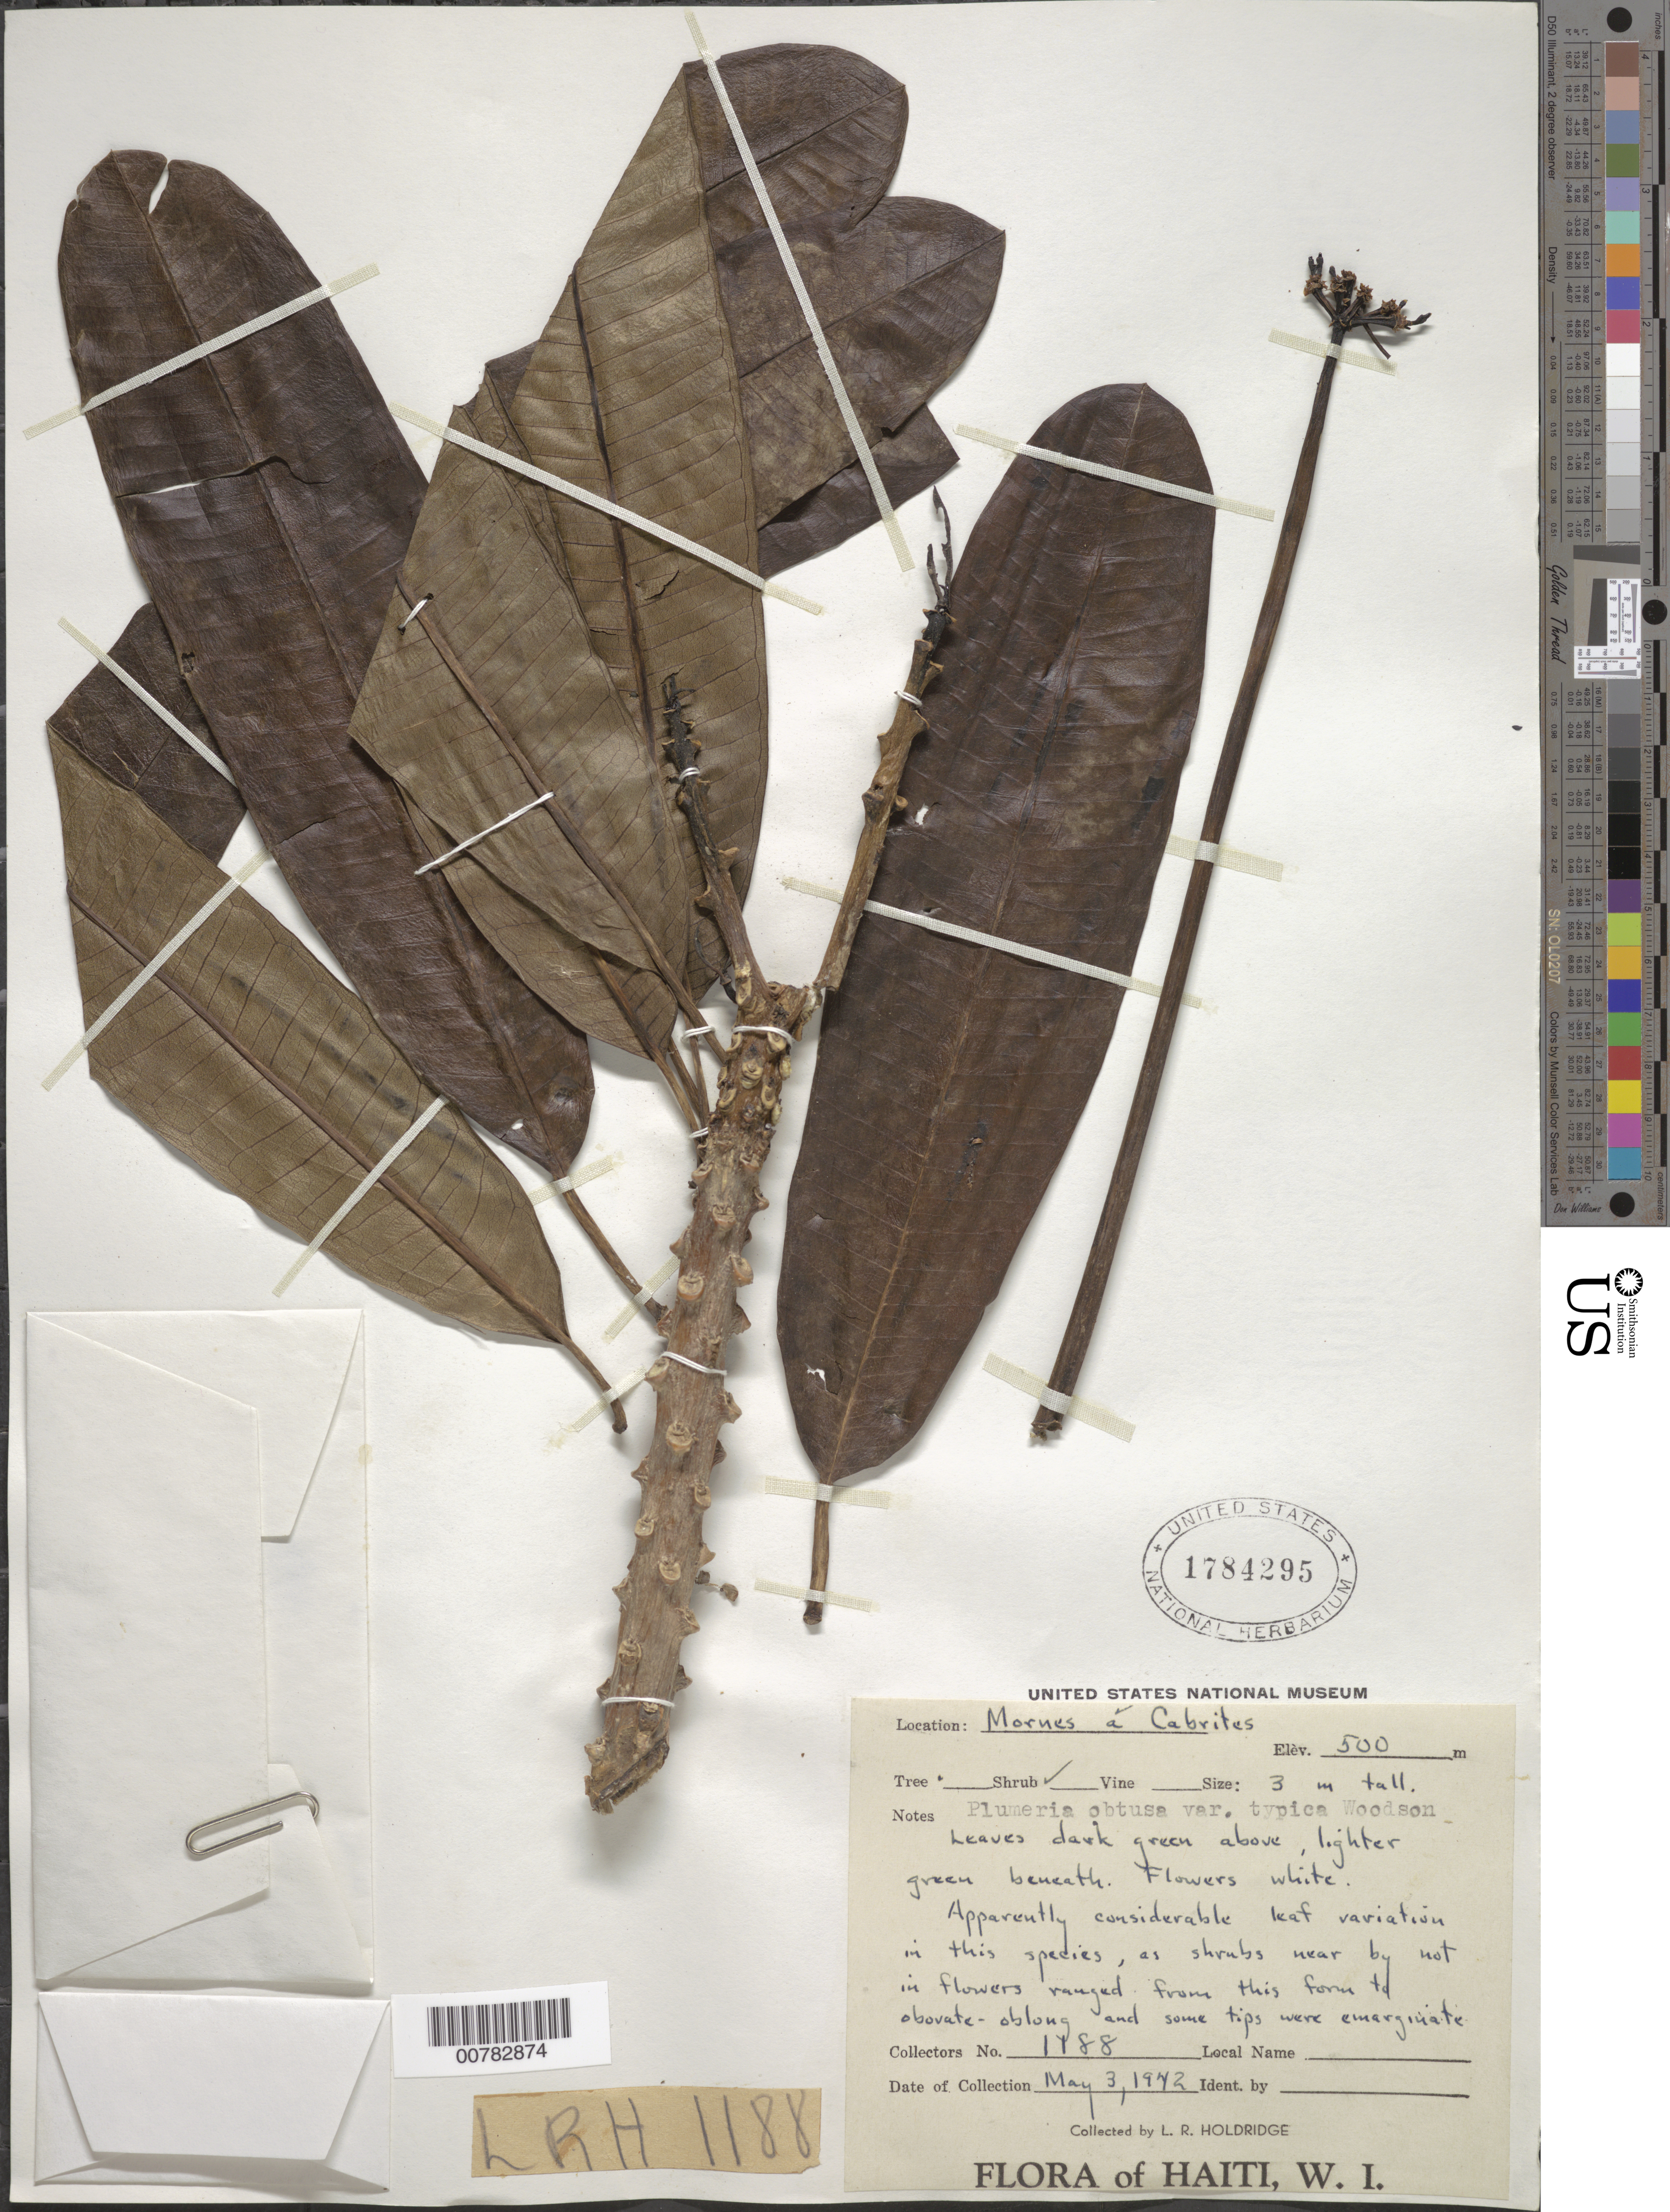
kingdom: Plantae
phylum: Tracheophyta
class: Magnoliopsida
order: Gentianales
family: Apocynaceae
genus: Plumeria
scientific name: Plumeria obtusa var. typica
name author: Woodson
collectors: L. Holdridge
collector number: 1188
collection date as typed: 03 May 1942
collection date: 1942-05-03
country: Haiti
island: Hispaniola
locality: Mornes á Cabrites.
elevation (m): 500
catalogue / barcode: US 1784295